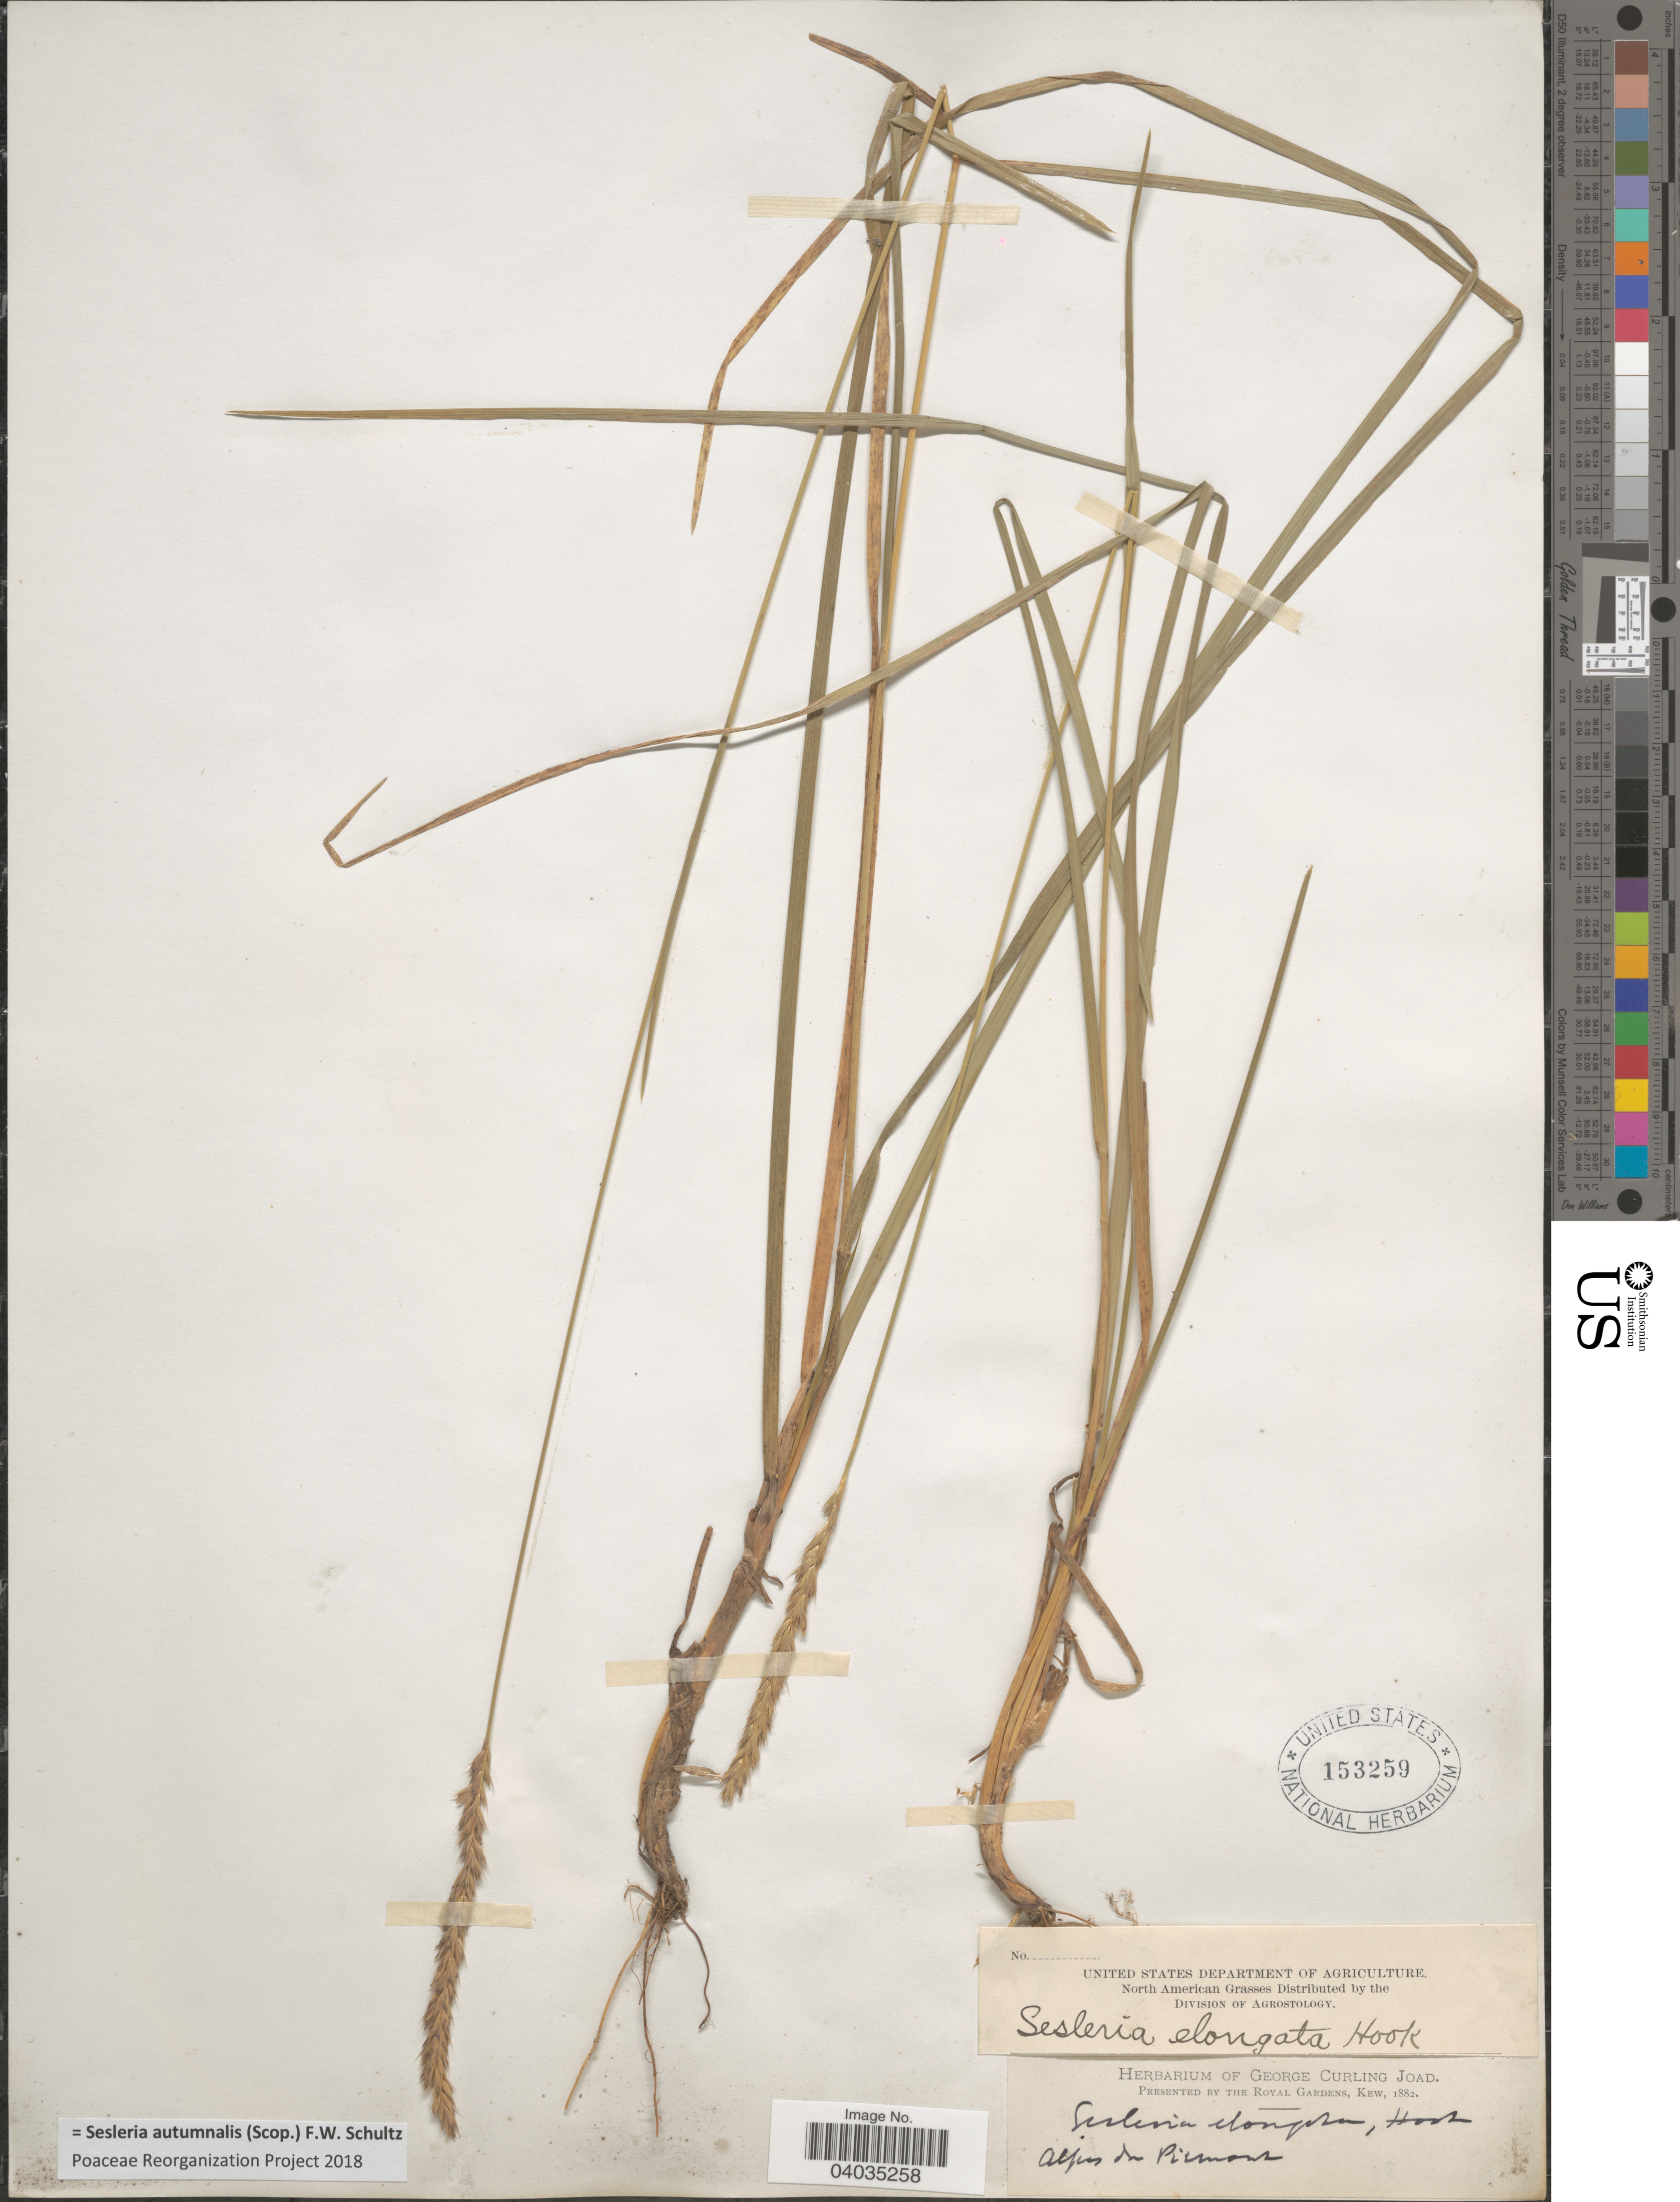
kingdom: Plantae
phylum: Tracheophyta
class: Liliopsida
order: Poales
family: Poaceae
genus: Sesleria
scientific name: Sesleria autumnalis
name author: (Scop.) F.W. Schultz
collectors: ex herb. George Curling Joad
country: Italy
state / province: Piedmont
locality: Alpes de Piemont.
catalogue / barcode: US 153259